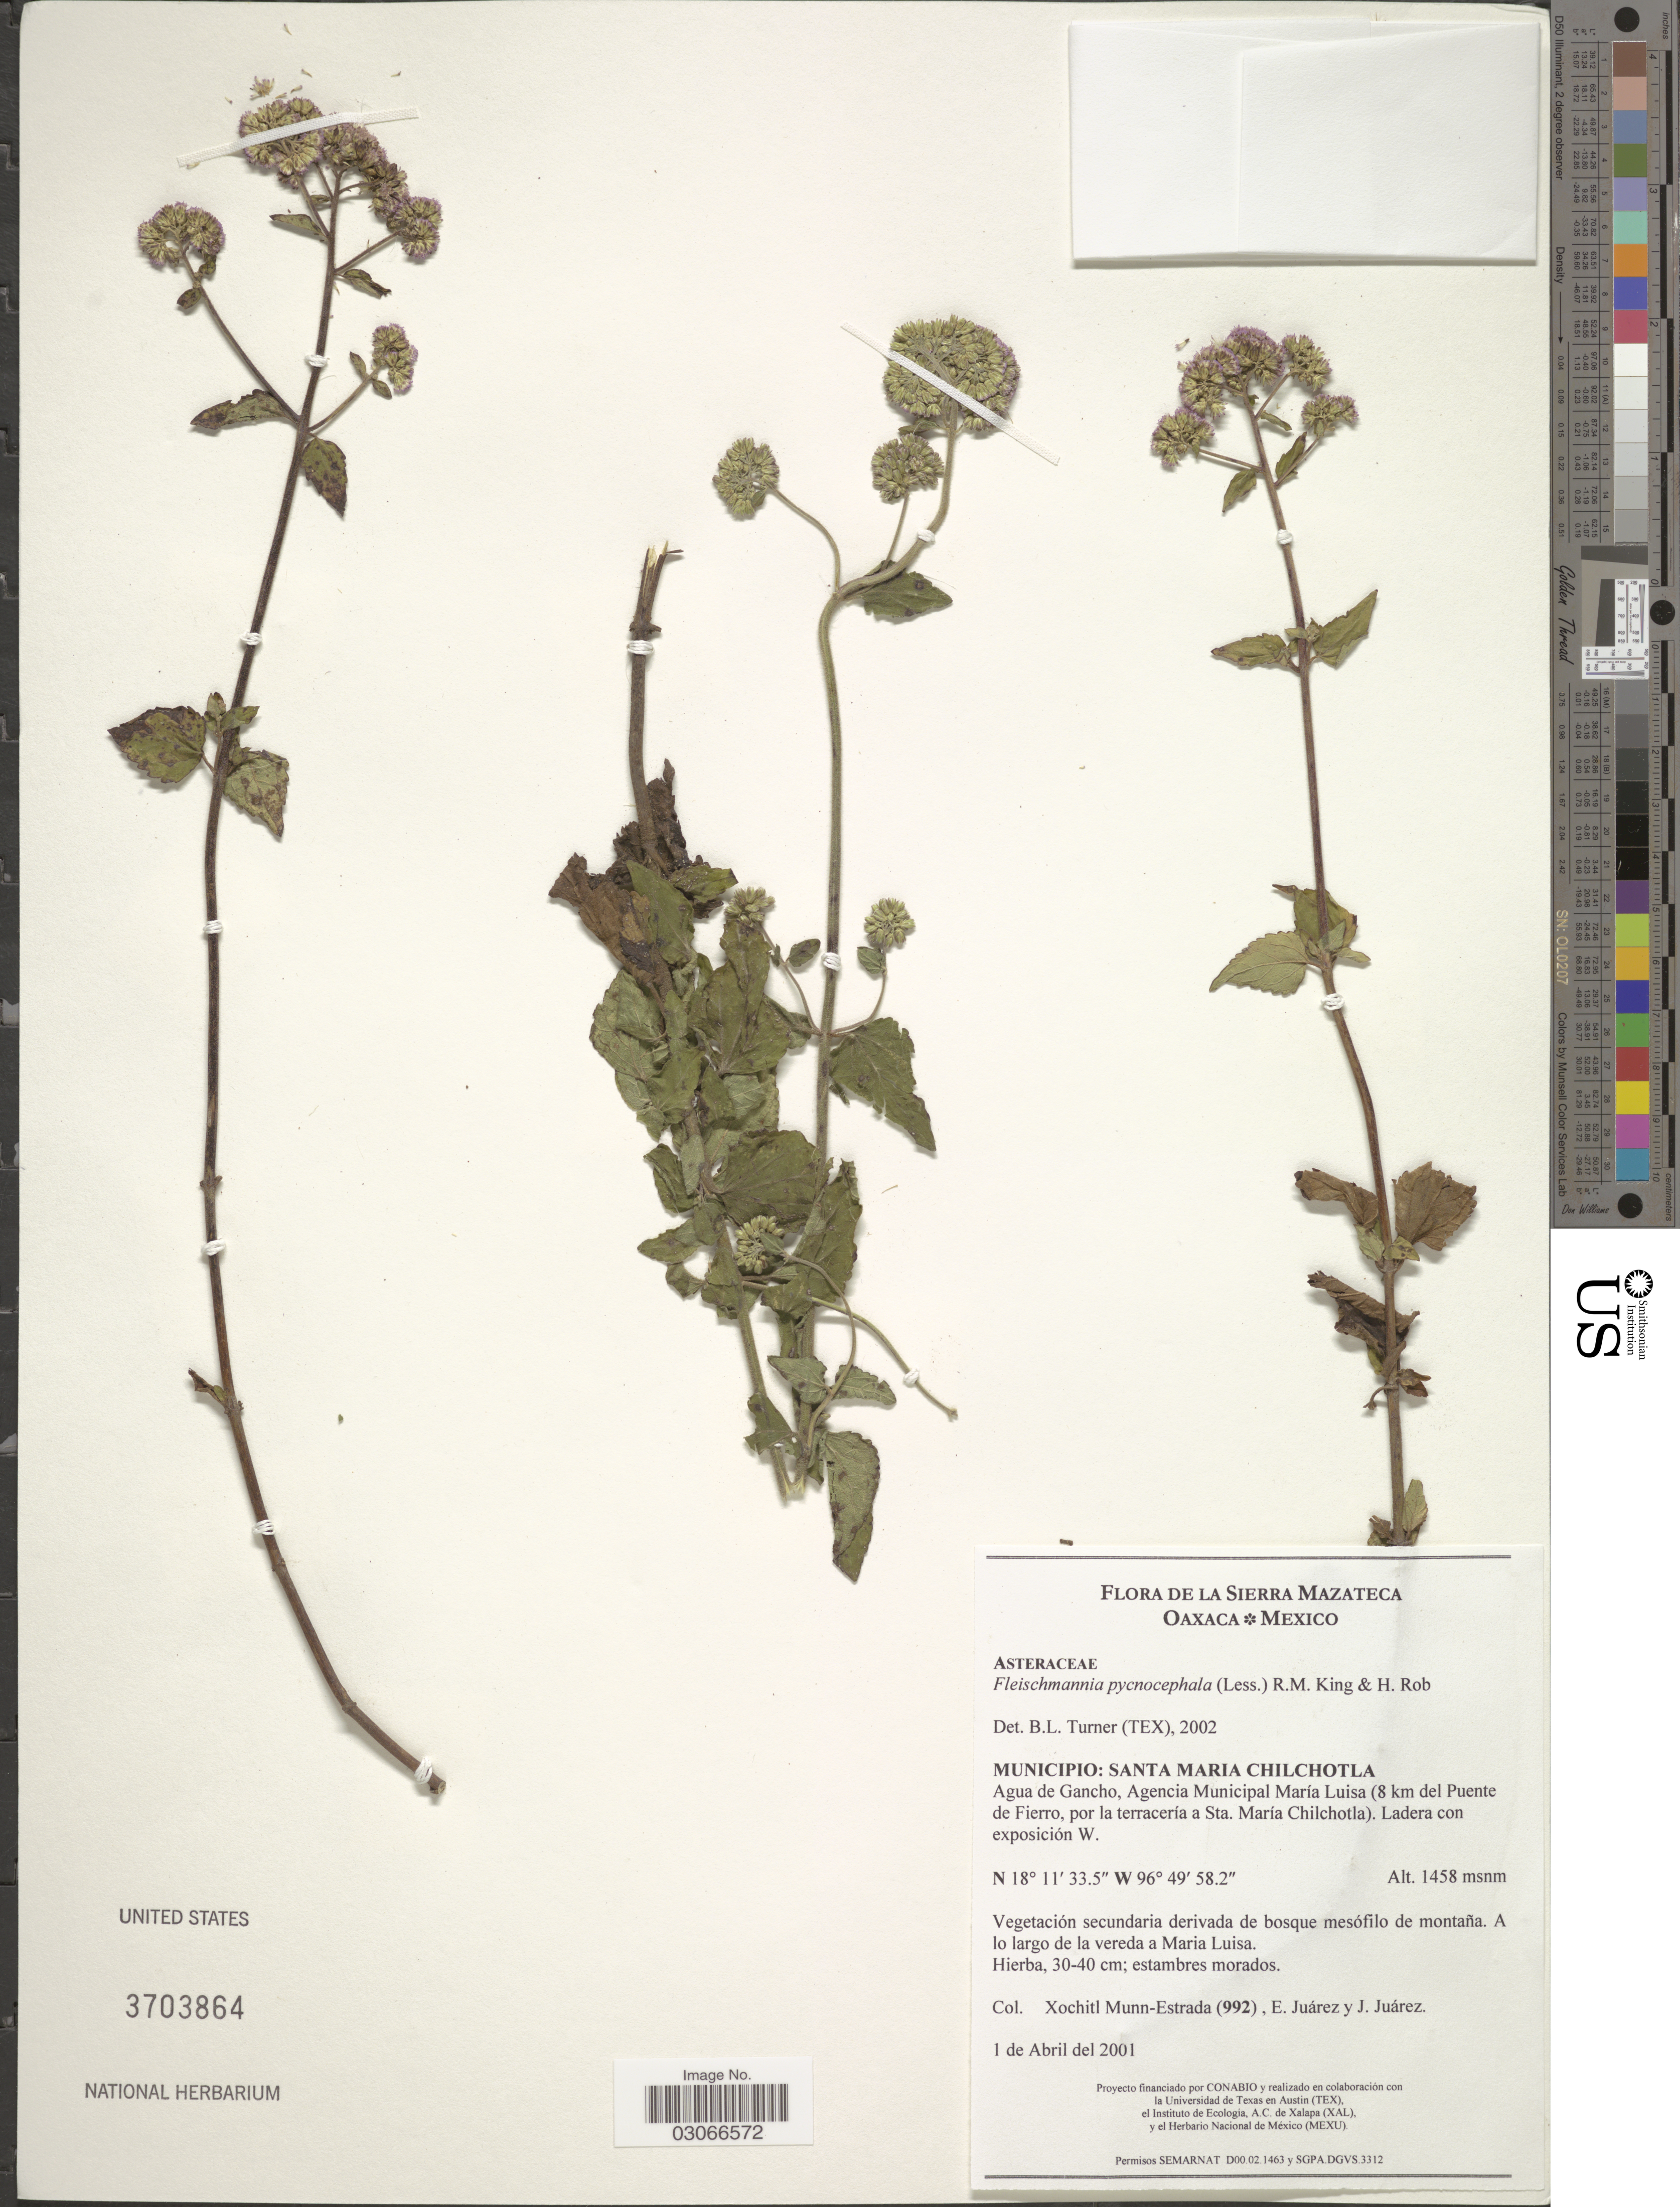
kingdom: Plantae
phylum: Tracheophyta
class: Magnoliopsida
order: Asterales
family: Asteraceae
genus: Fleischmannia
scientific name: Fleischmannia pycnocephala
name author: (Less.) R.M. King & H. Rob.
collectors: X. Munn-Estrada, E. Juarez & J. Juarez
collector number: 992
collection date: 2001-04-01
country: Mexico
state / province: Oaxaca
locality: De La Sierra Mazateca. Municipio: Santa Maria Chilchotla. Agua de Gancho, Agencia Municipal María Luisa (8 km del Puente de Fierro, por la terracería a Sta. María Chilchotla). Ladera con exposición W.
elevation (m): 1458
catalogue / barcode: US 3703864